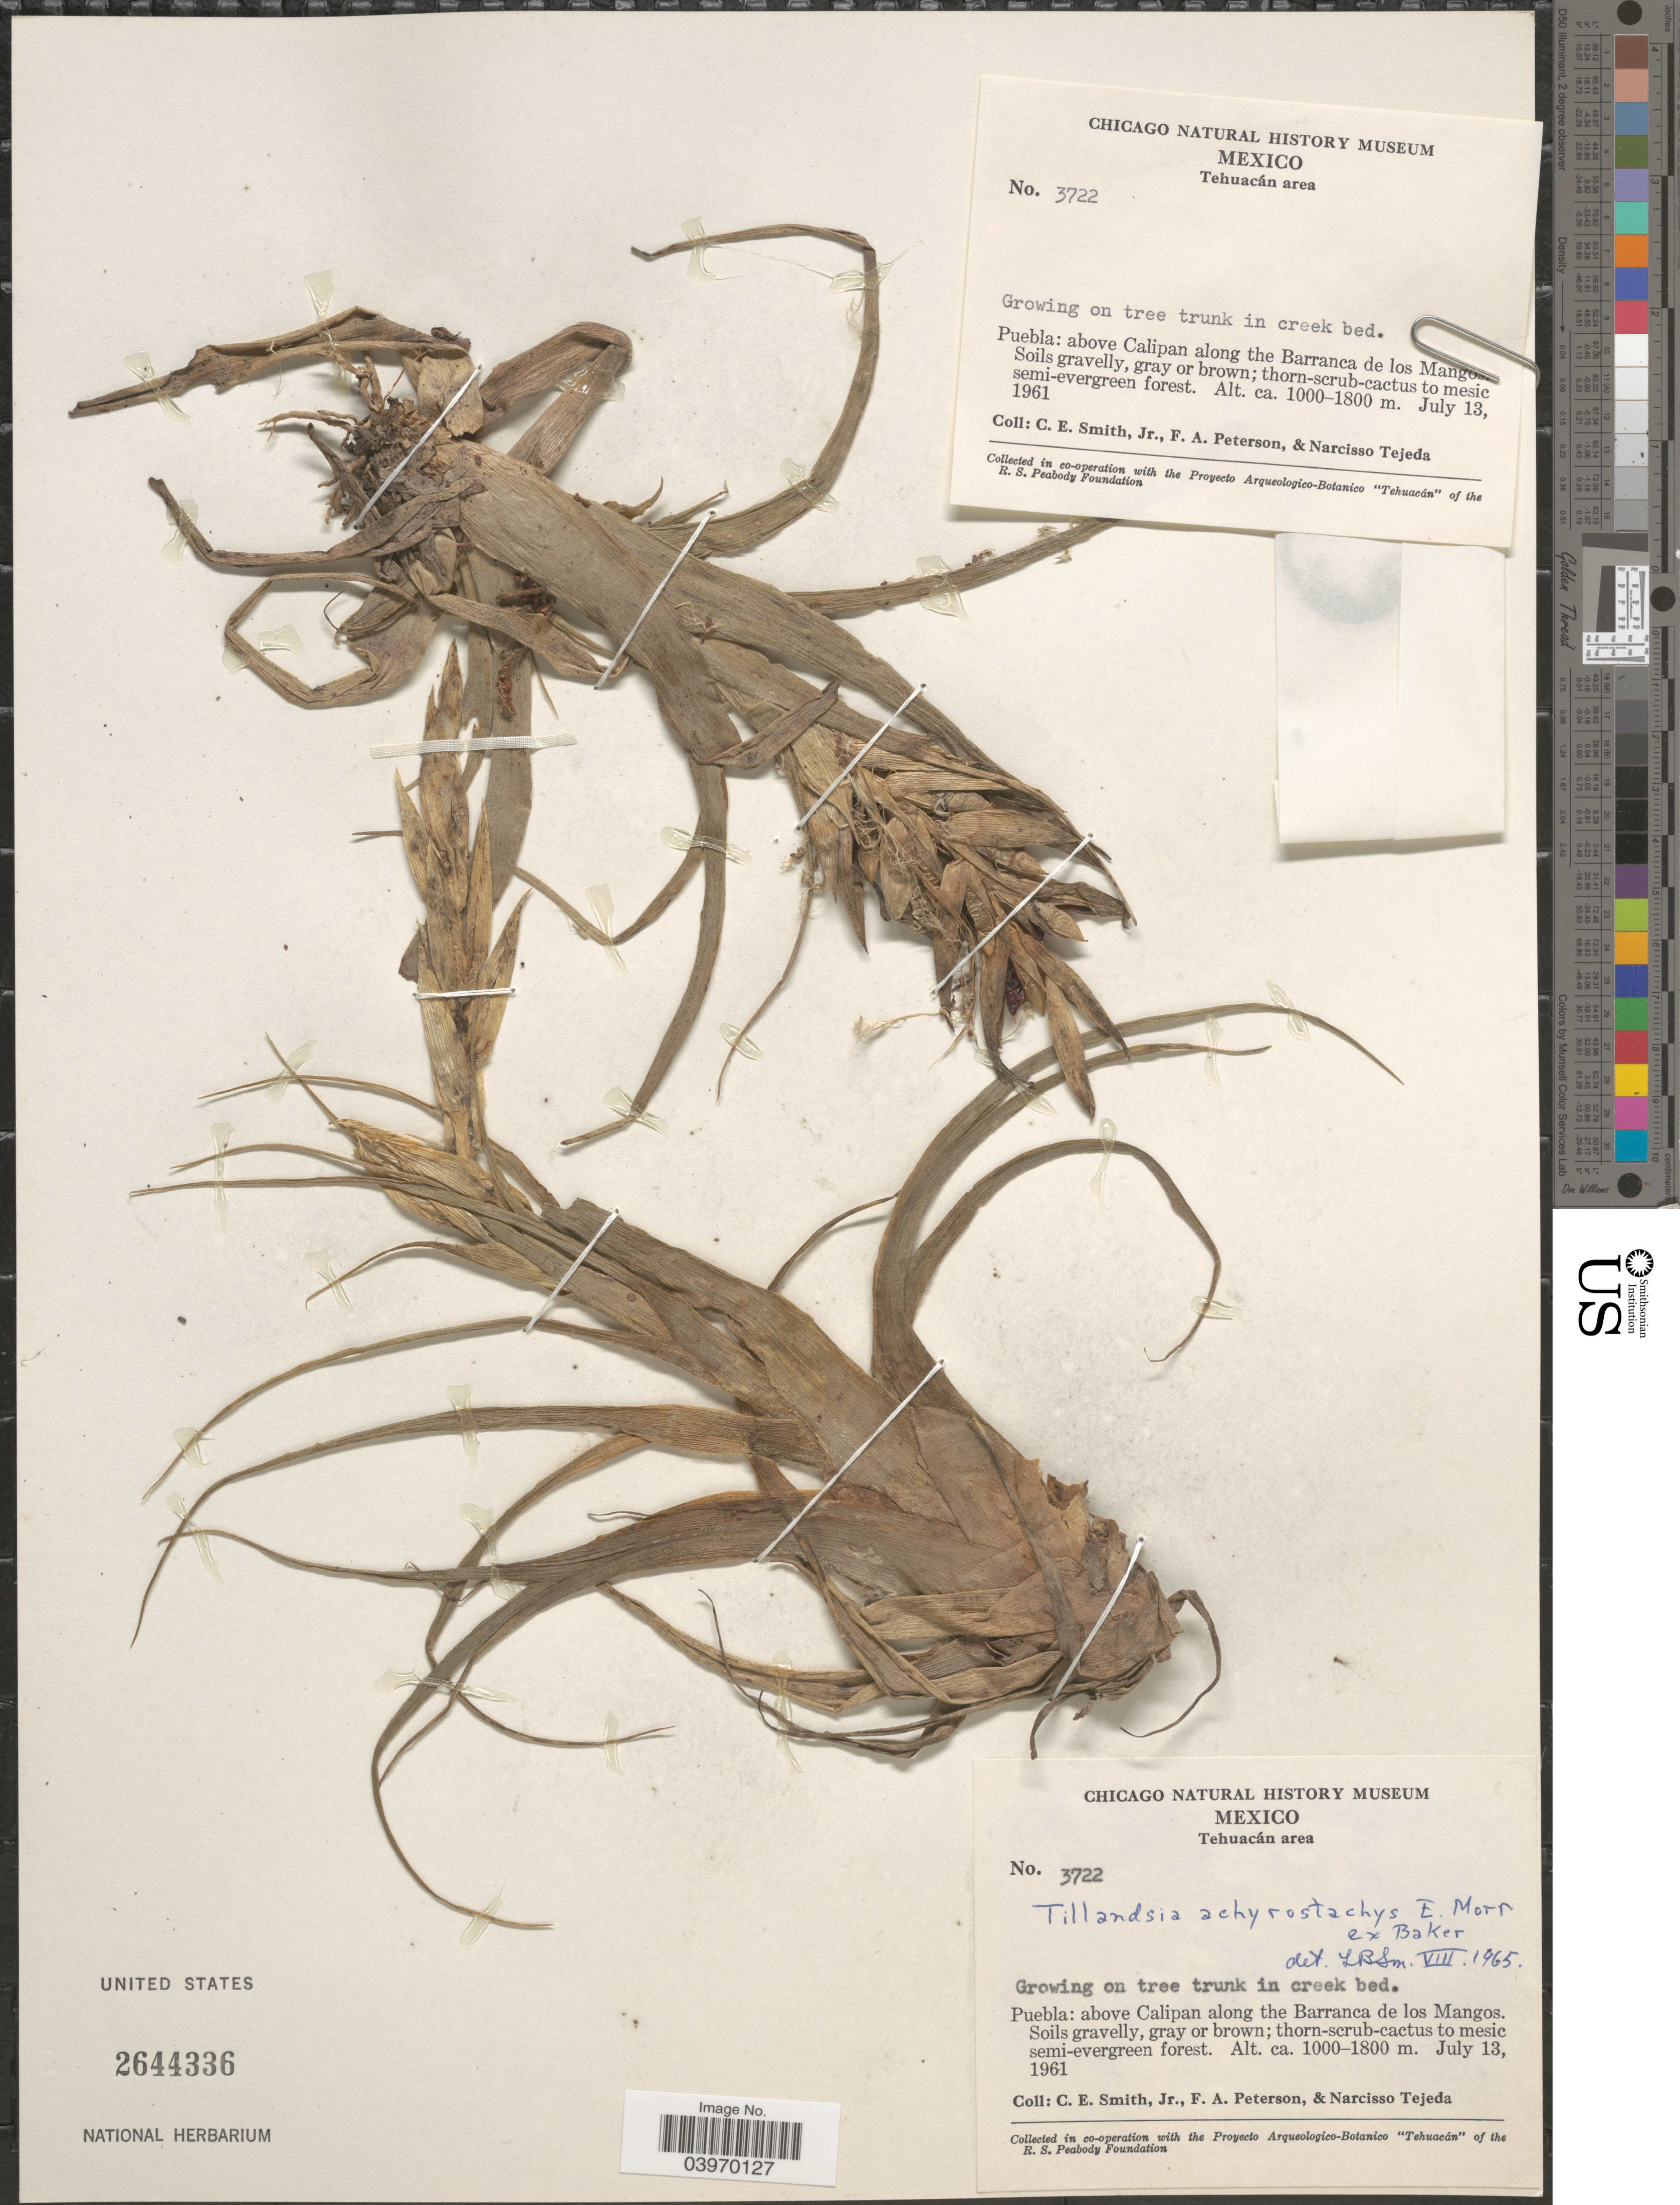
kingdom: Plantae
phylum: Tracheophyta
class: Liliopsida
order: Poales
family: Bromeliaceae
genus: Tillandsia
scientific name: Tillandsia achyrostachys var. achyrostachys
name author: É. Morren ex Baker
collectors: C. E. Smith Jr., F. A. Peterson & N. Tejeda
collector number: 3722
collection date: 1961-07-13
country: Mexico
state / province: Puebla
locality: Tehuacán area. Above Calipan along the Barranca de los Mangos.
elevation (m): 1000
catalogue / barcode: US 2644336